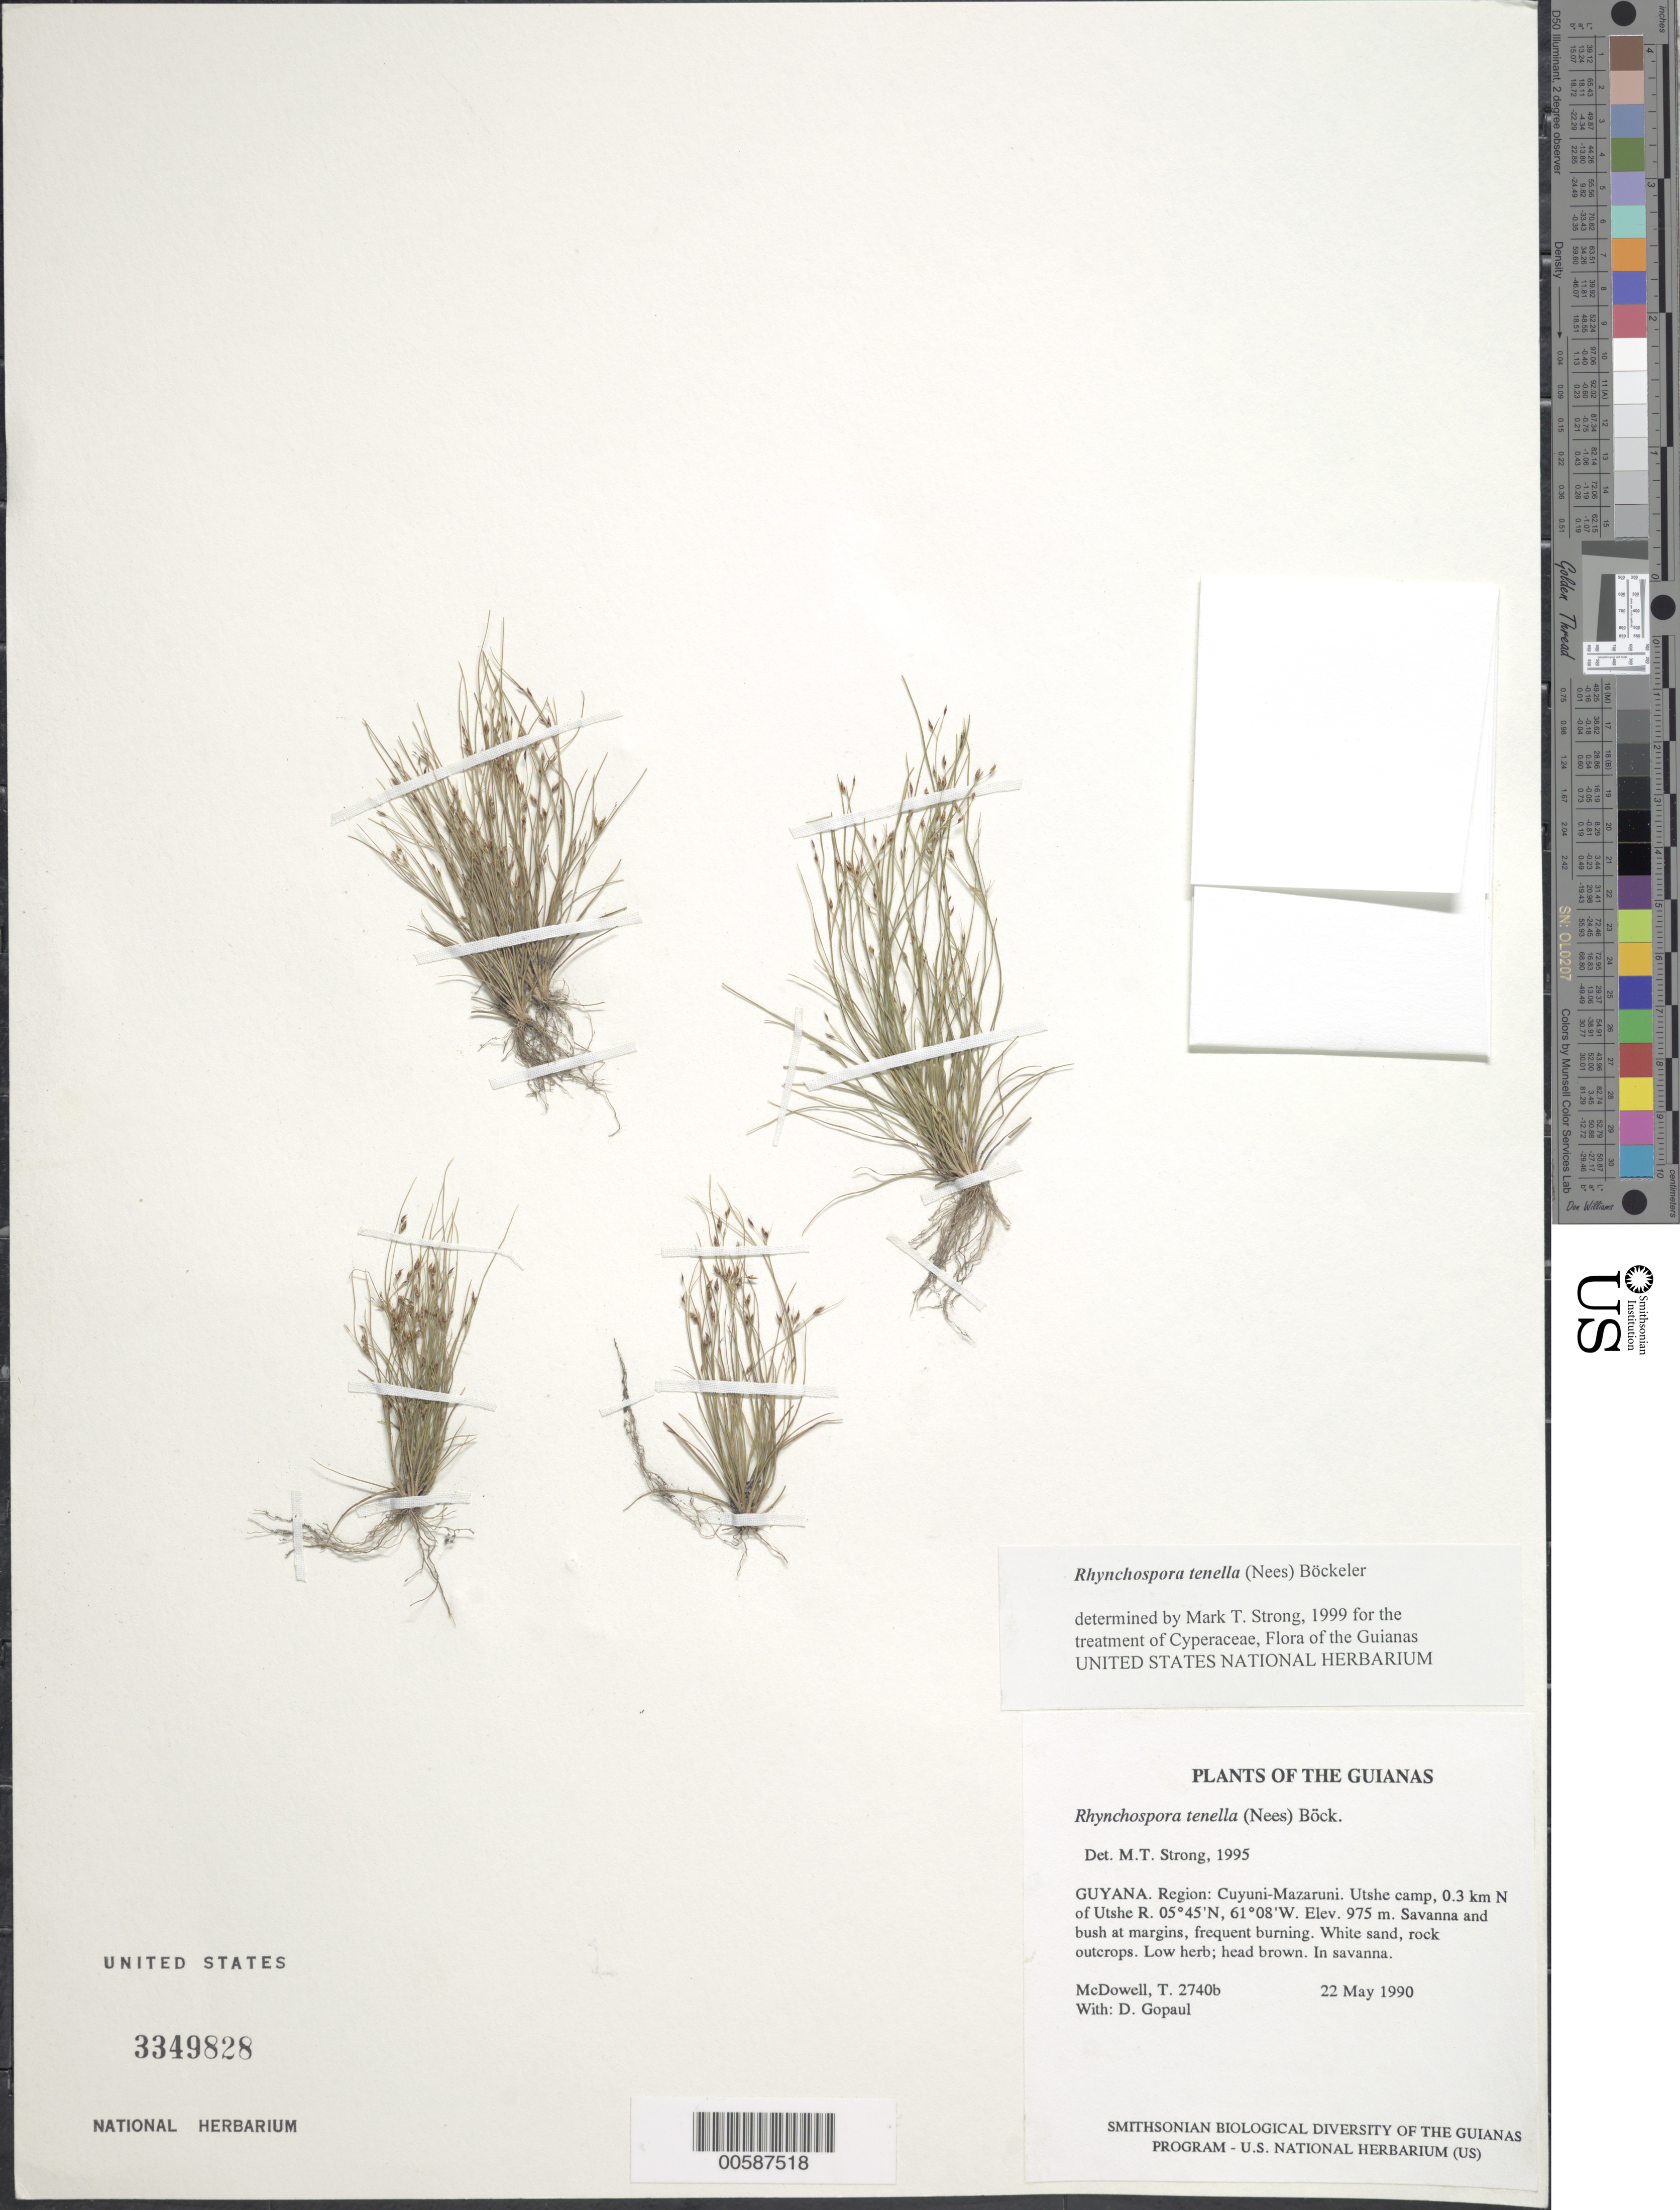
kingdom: Plantae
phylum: Tracheophyta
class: Liliopsida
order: Poales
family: Cyperaceae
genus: Rhynchospora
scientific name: Rhynchospora tenella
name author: (Nees) Boeckeler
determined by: Strong, M. T., (US), Smithsonian Institution - National Museum of Natural History (UNITED STATES)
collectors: T. McDowell & D. Gopaul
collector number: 2740 b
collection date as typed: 22 May 1990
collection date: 1990-05-22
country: Guyana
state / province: Cuyuni-Mazaruni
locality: Utshi camp, 0.3 km N of Utshi R, just S of forest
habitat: Savanna and bush at margins, frequent burning. White sand, rock outcrops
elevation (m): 975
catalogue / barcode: US 3349828